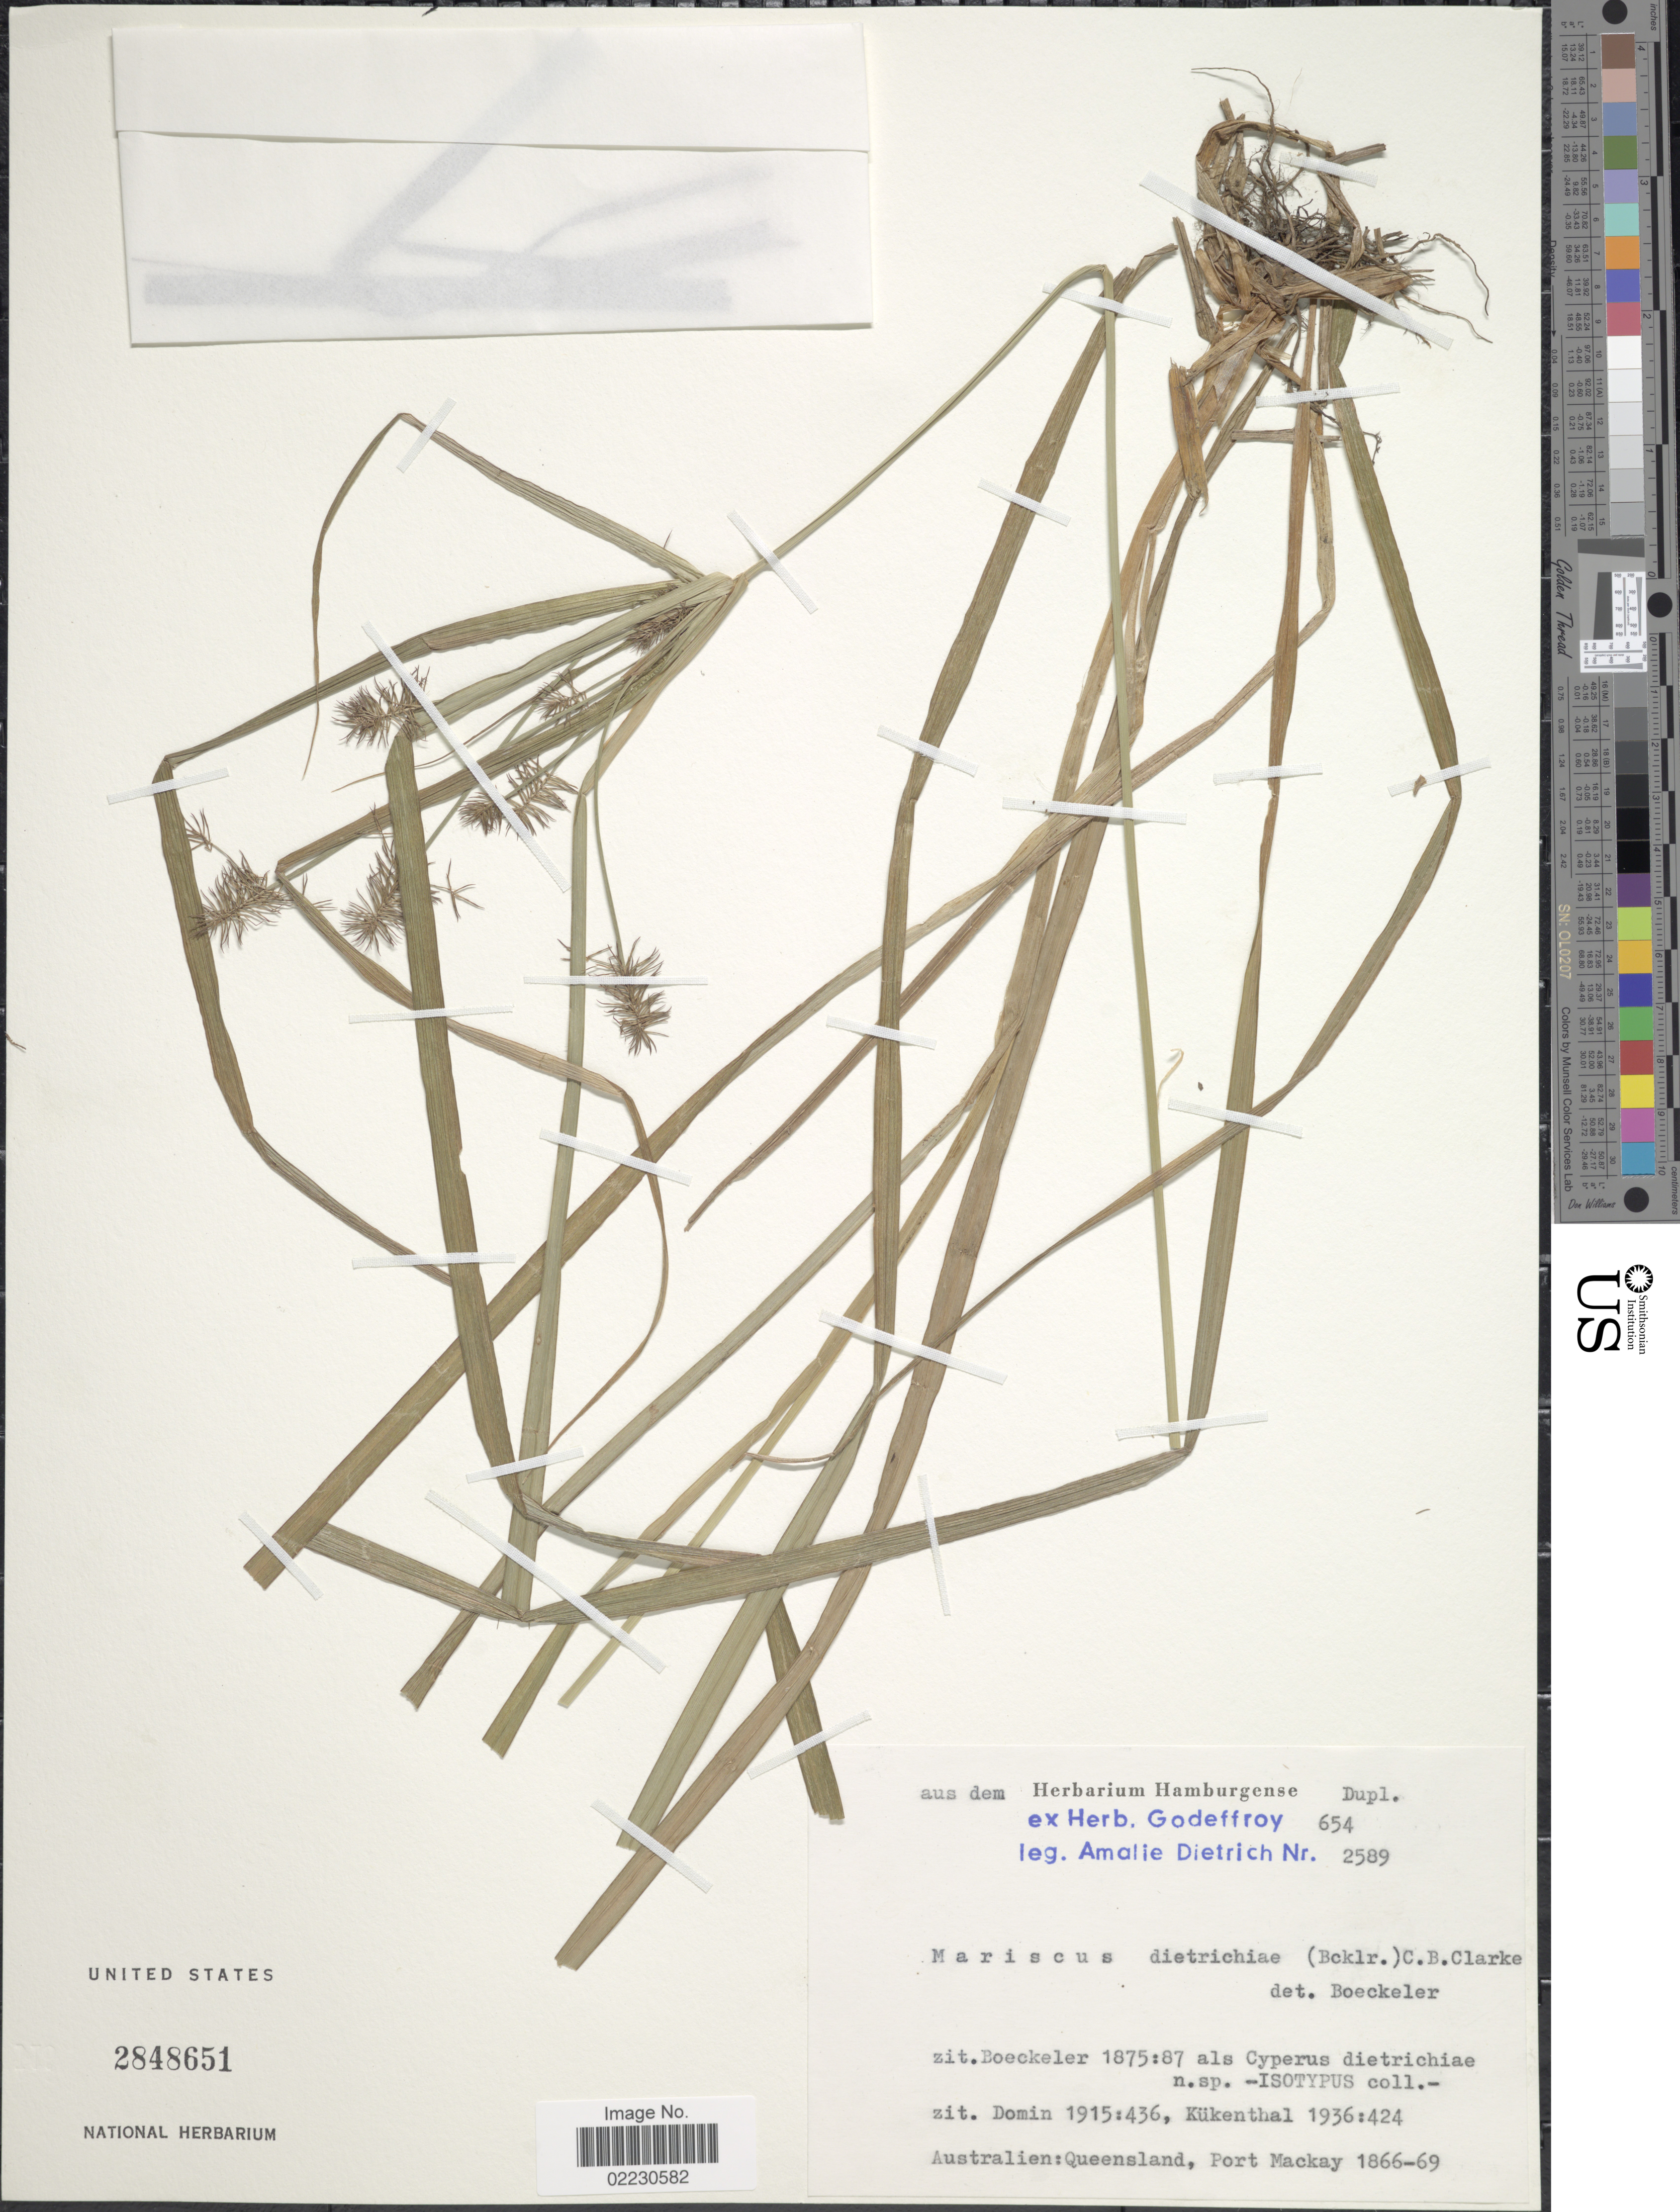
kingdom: Plantae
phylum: Tracheophyta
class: Liliopsida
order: Poales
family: Cyperaceae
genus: Cyperus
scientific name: Cyperus dietrichiae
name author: Boeckeler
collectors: A. Dietrich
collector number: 2589/654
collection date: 1866/1869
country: Australia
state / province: Queensland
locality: Australien: Queensland, Port Mackay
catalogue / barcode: US 2848651